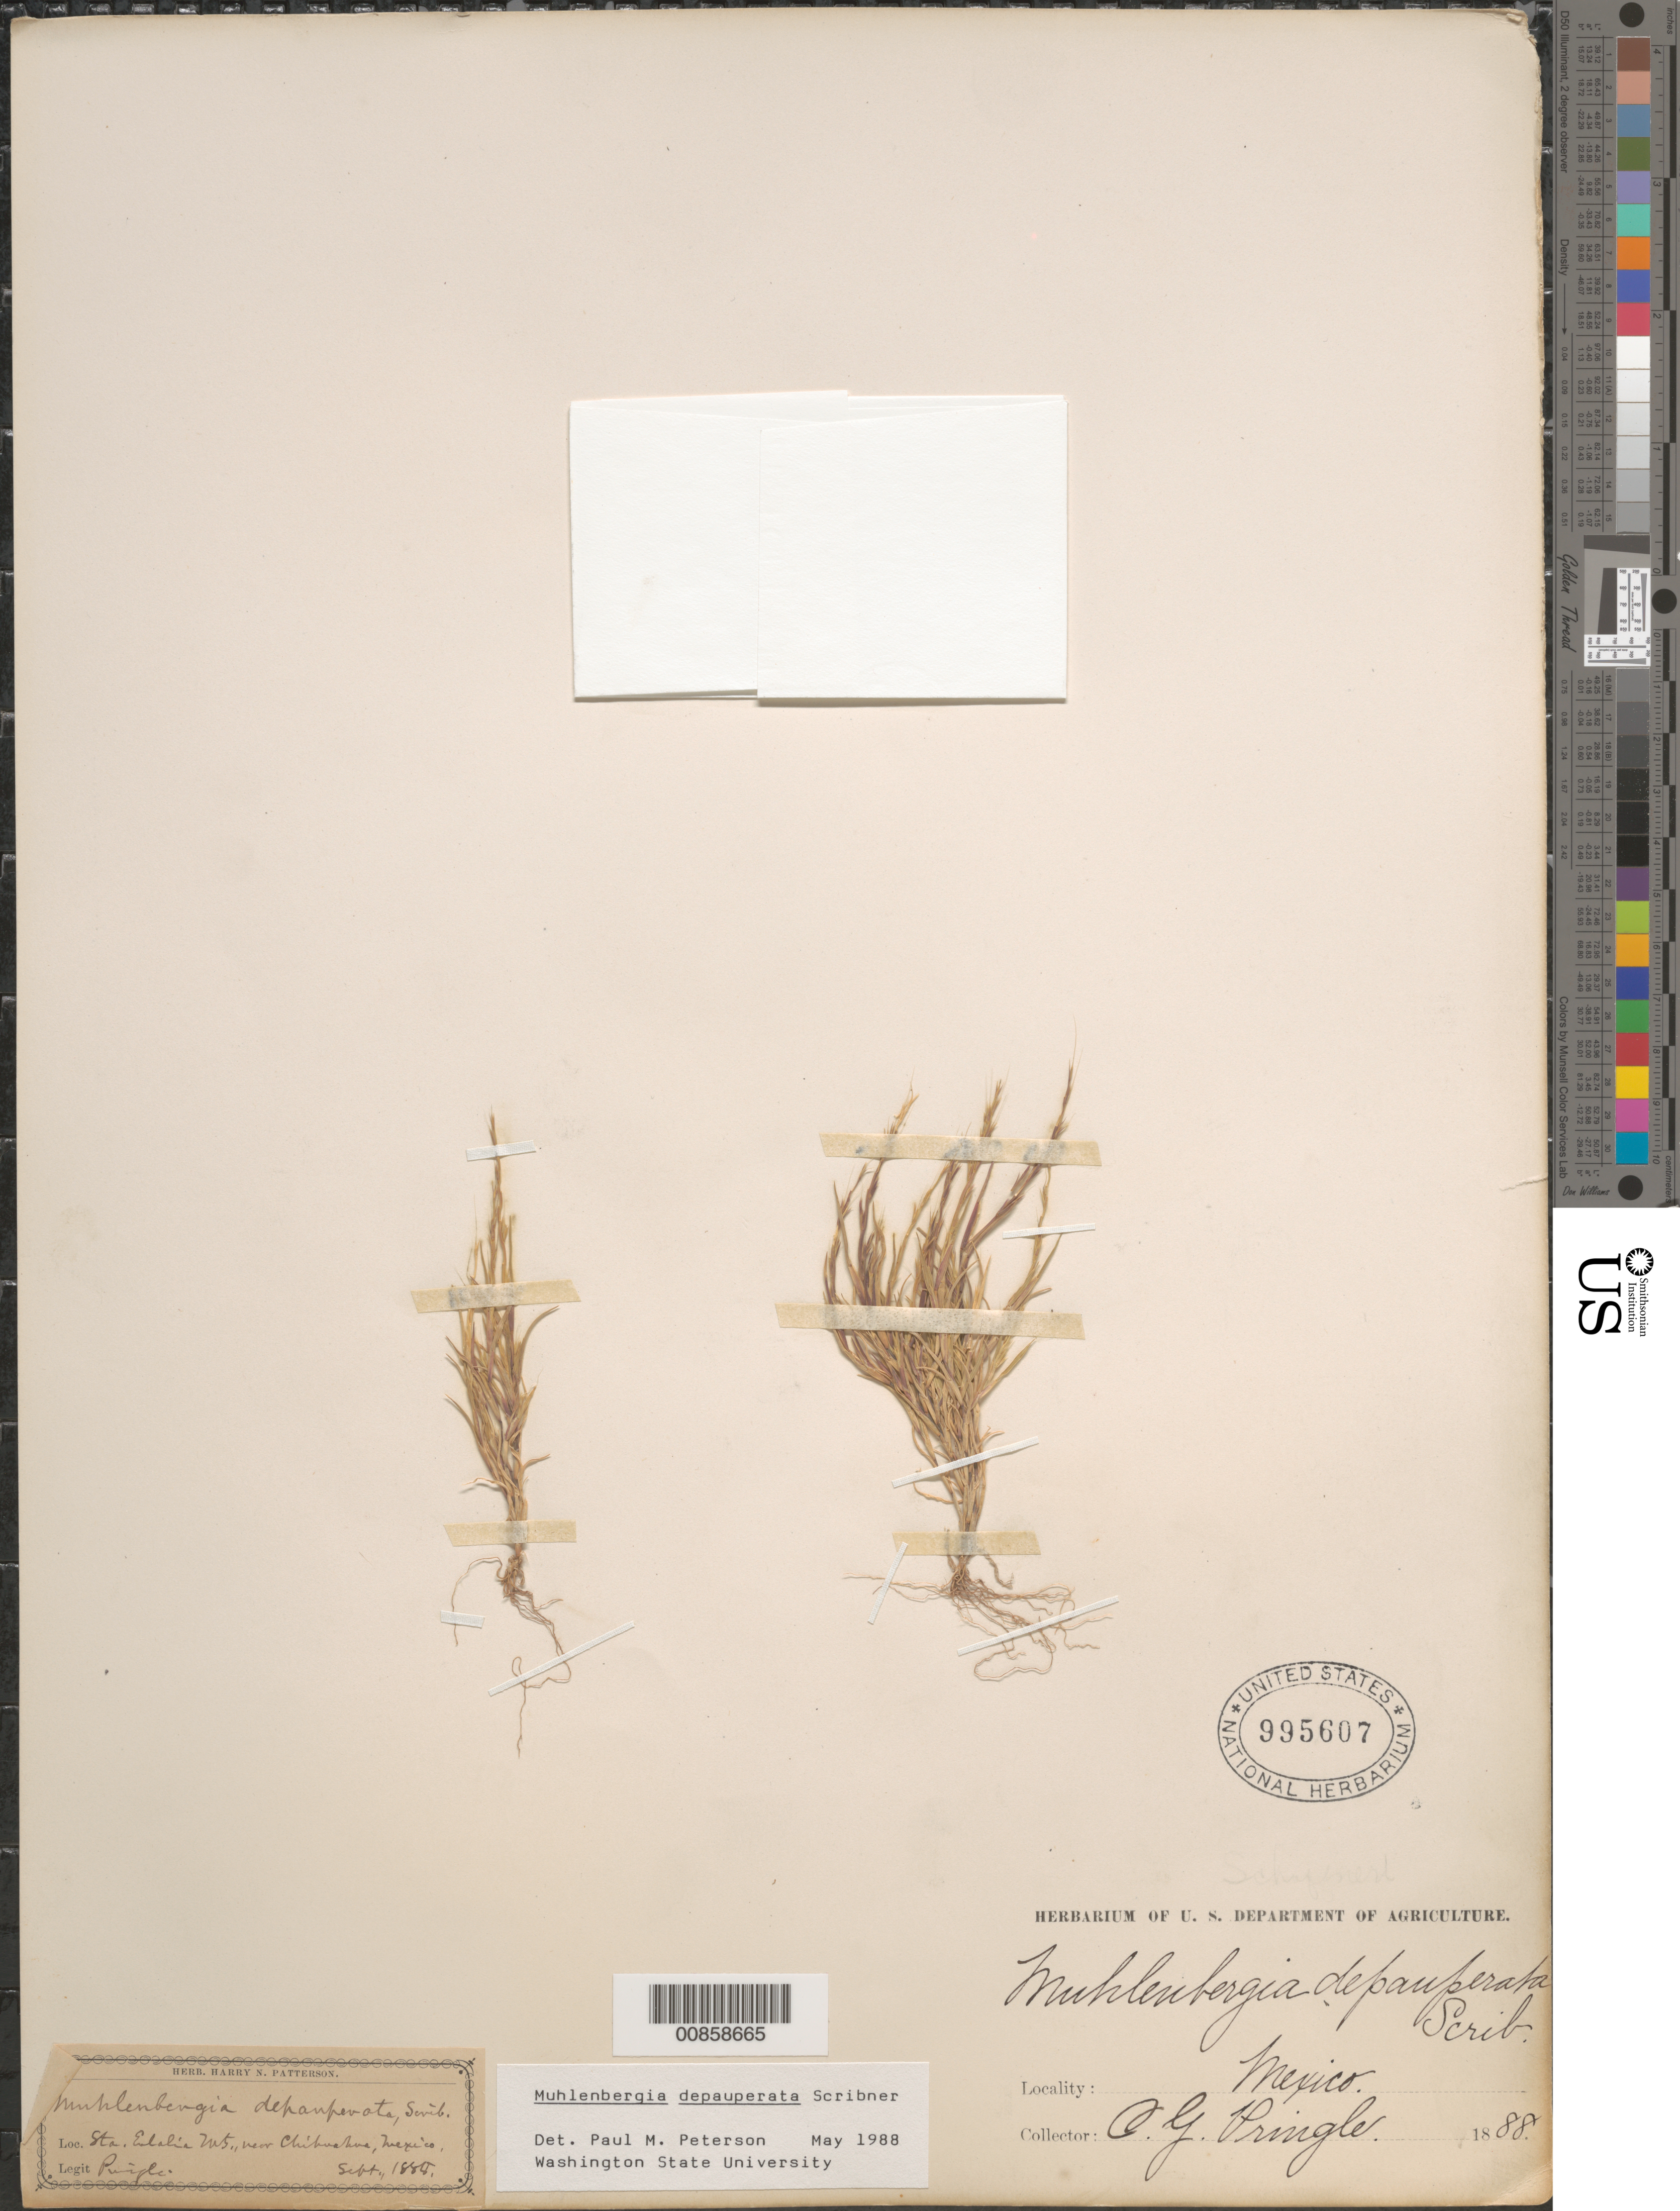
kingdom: Plantae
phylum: Tracheophyta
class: Liliopsida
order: Poales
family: Poaceae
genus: Muhlenbergia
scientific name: Muhlenbergia depauperata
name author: Scribn.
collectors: C. G. Pringle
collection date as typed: Sep 1888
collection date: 1888-09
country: Mexico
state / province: Chihuahua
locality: Sta Eulalia Mts., Chih.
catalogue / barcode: US 995607